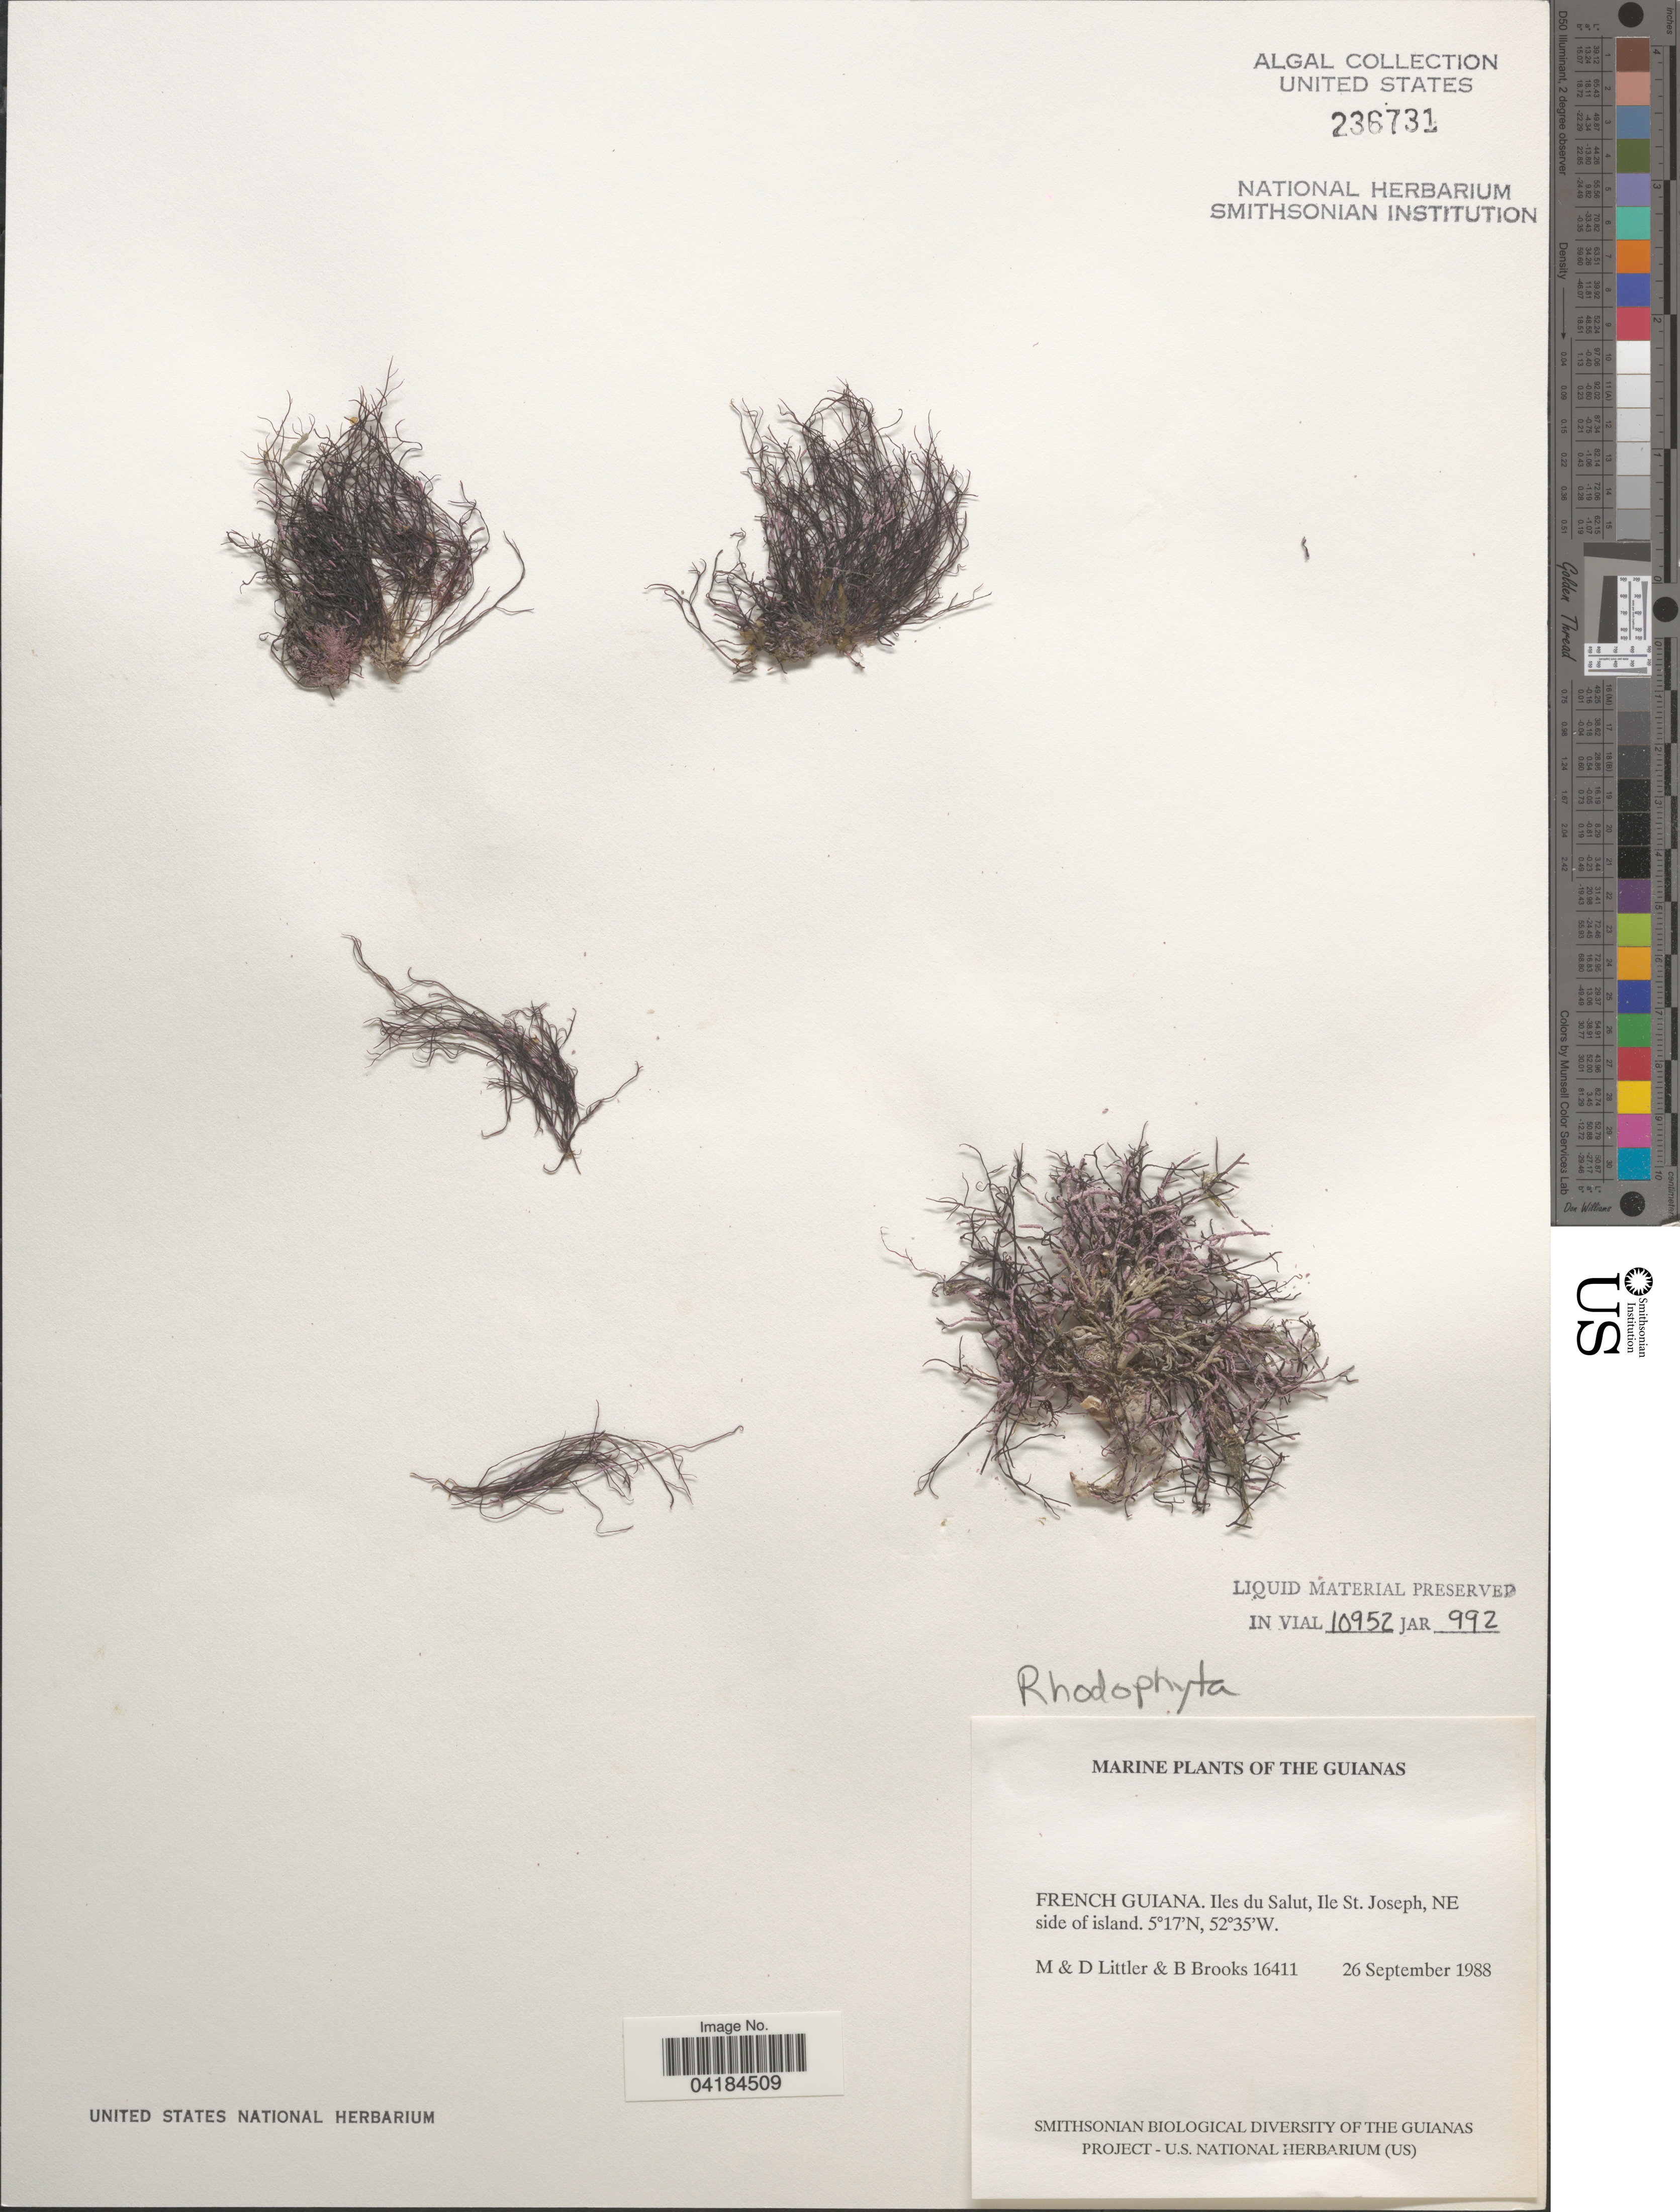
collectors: M. Littler, D. S. Littler & B. Brooks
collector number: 16411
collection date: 1988-09-26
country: French Guiana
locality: The Guianas. Iles du Salut, Ile St. Joseph, NE side of island.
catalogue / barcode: US 236731